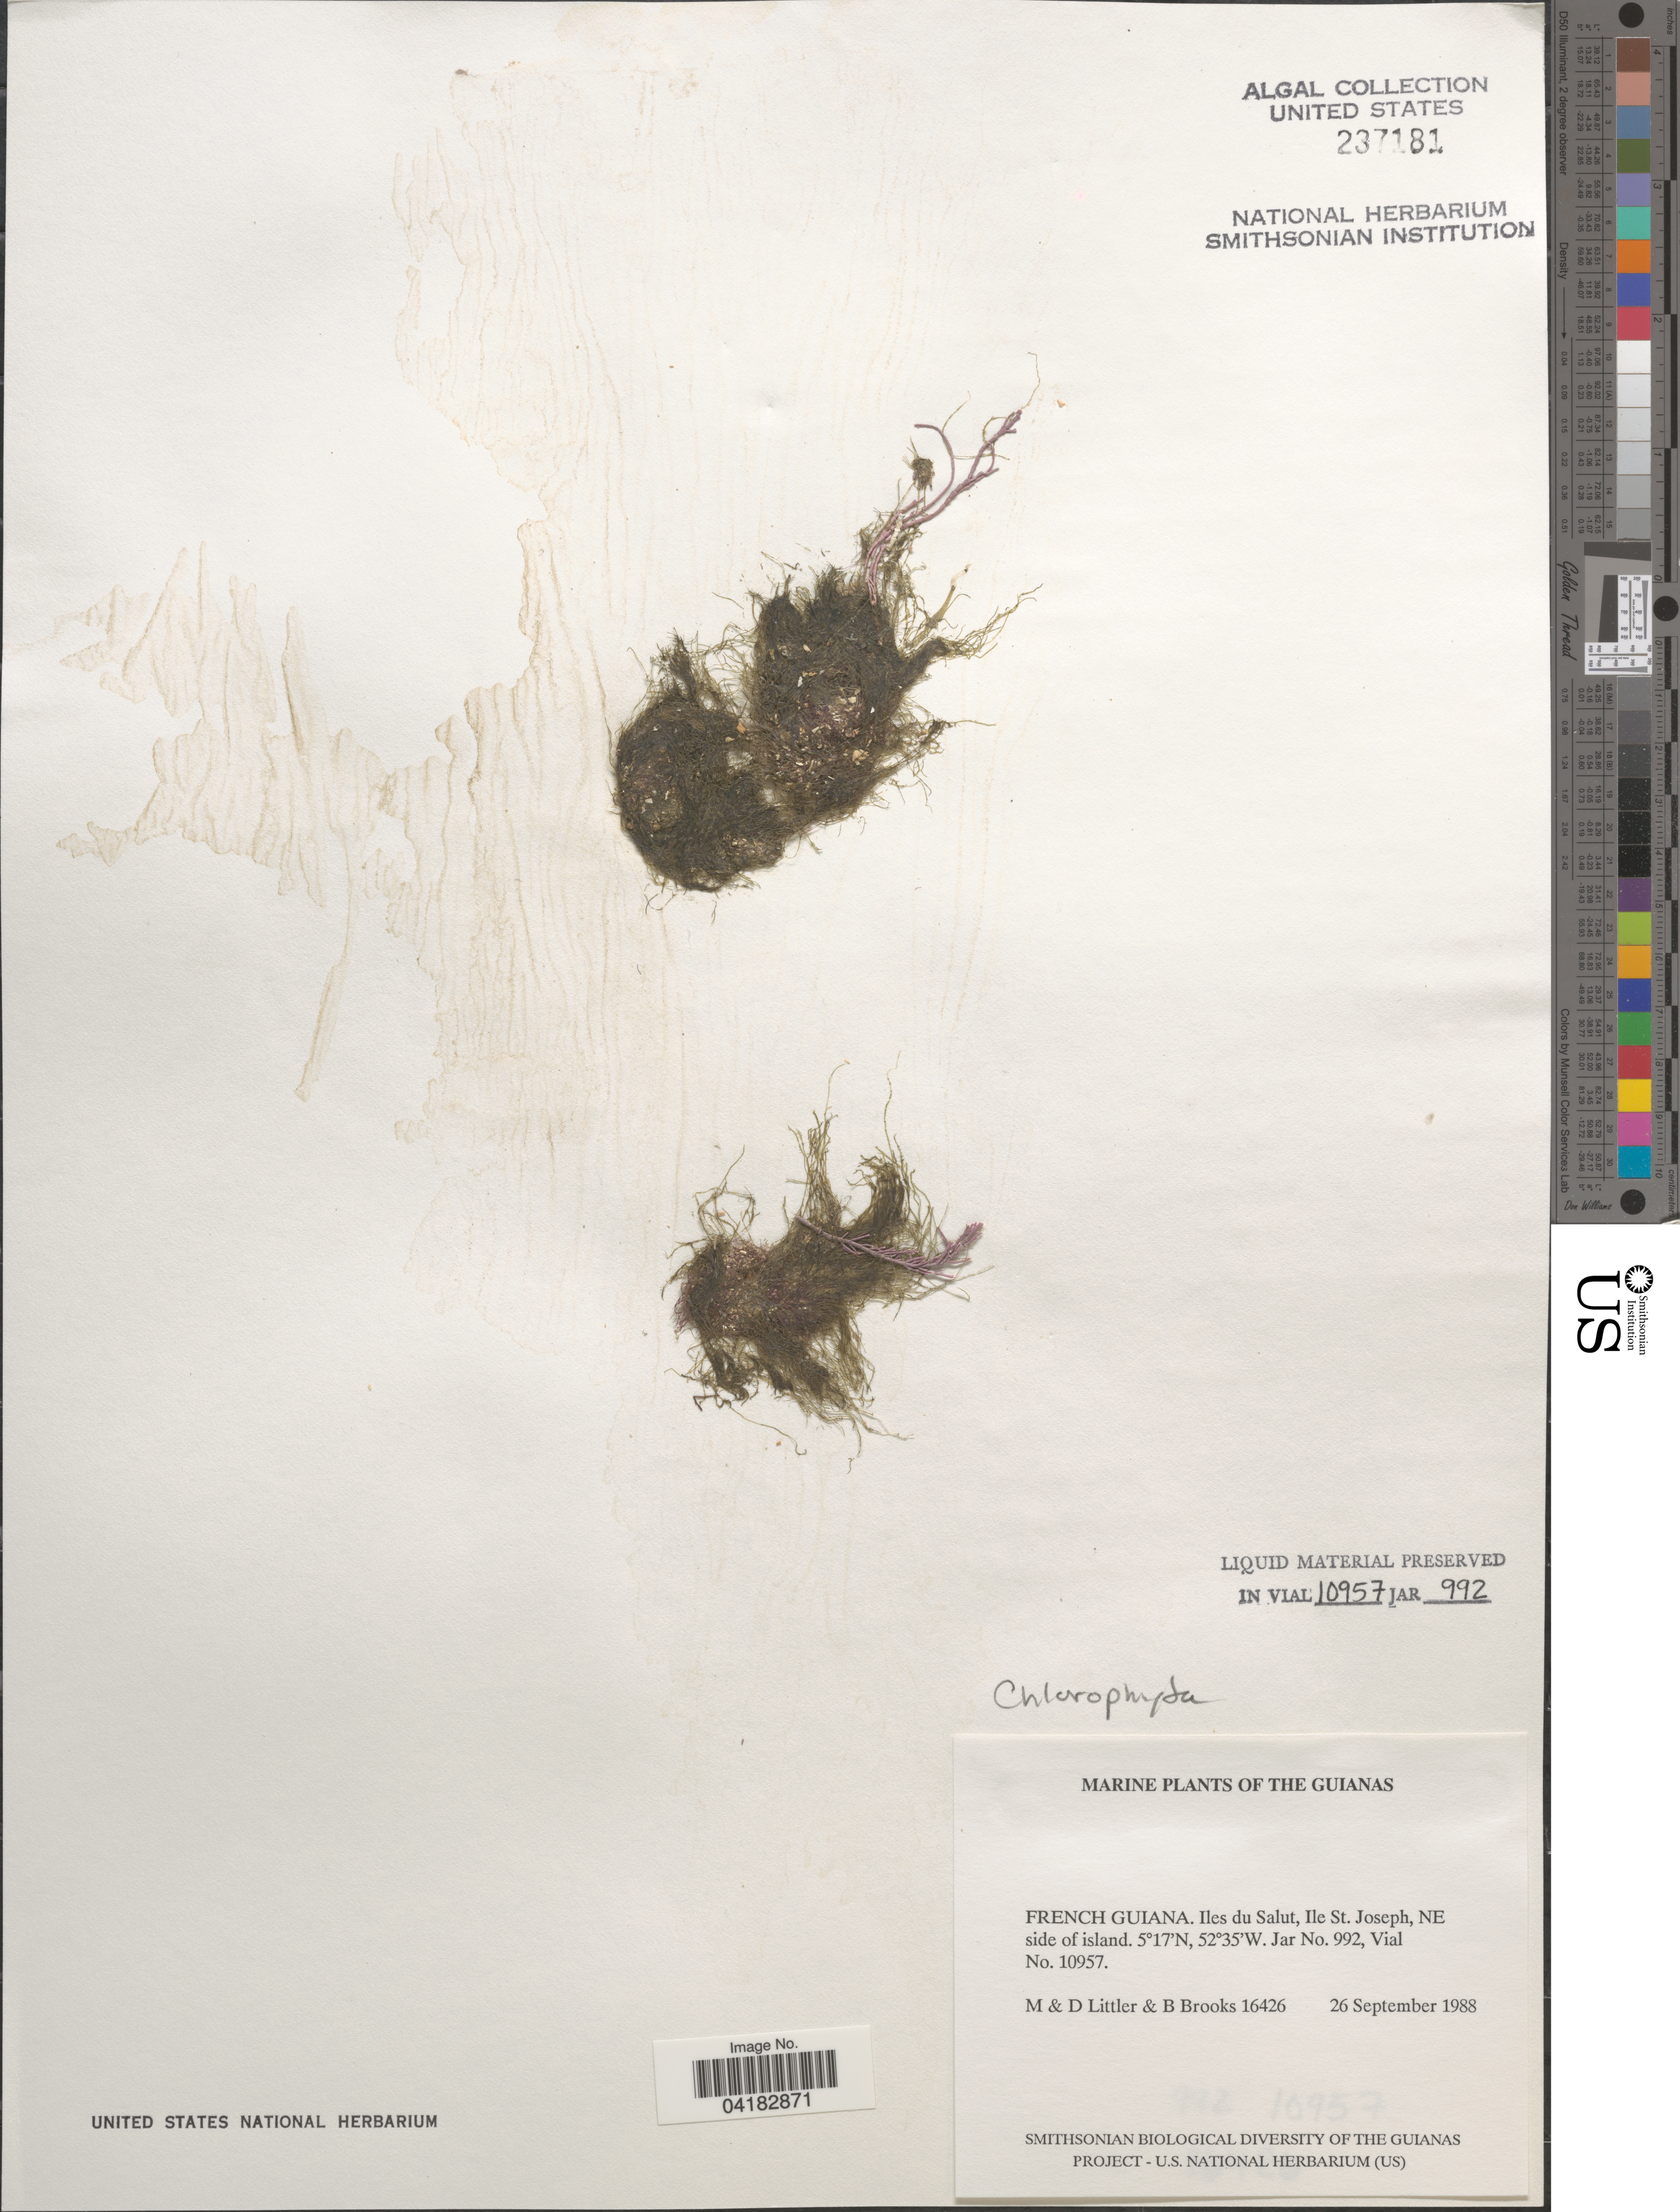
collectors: M. Littler, D. S. Littler & B. Brooks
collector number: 16426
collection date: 1988-09-26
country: French Guiana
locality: Guianas. Iles du Salut, Ile St. Joseph, NE side of island.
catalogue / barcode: US 237181